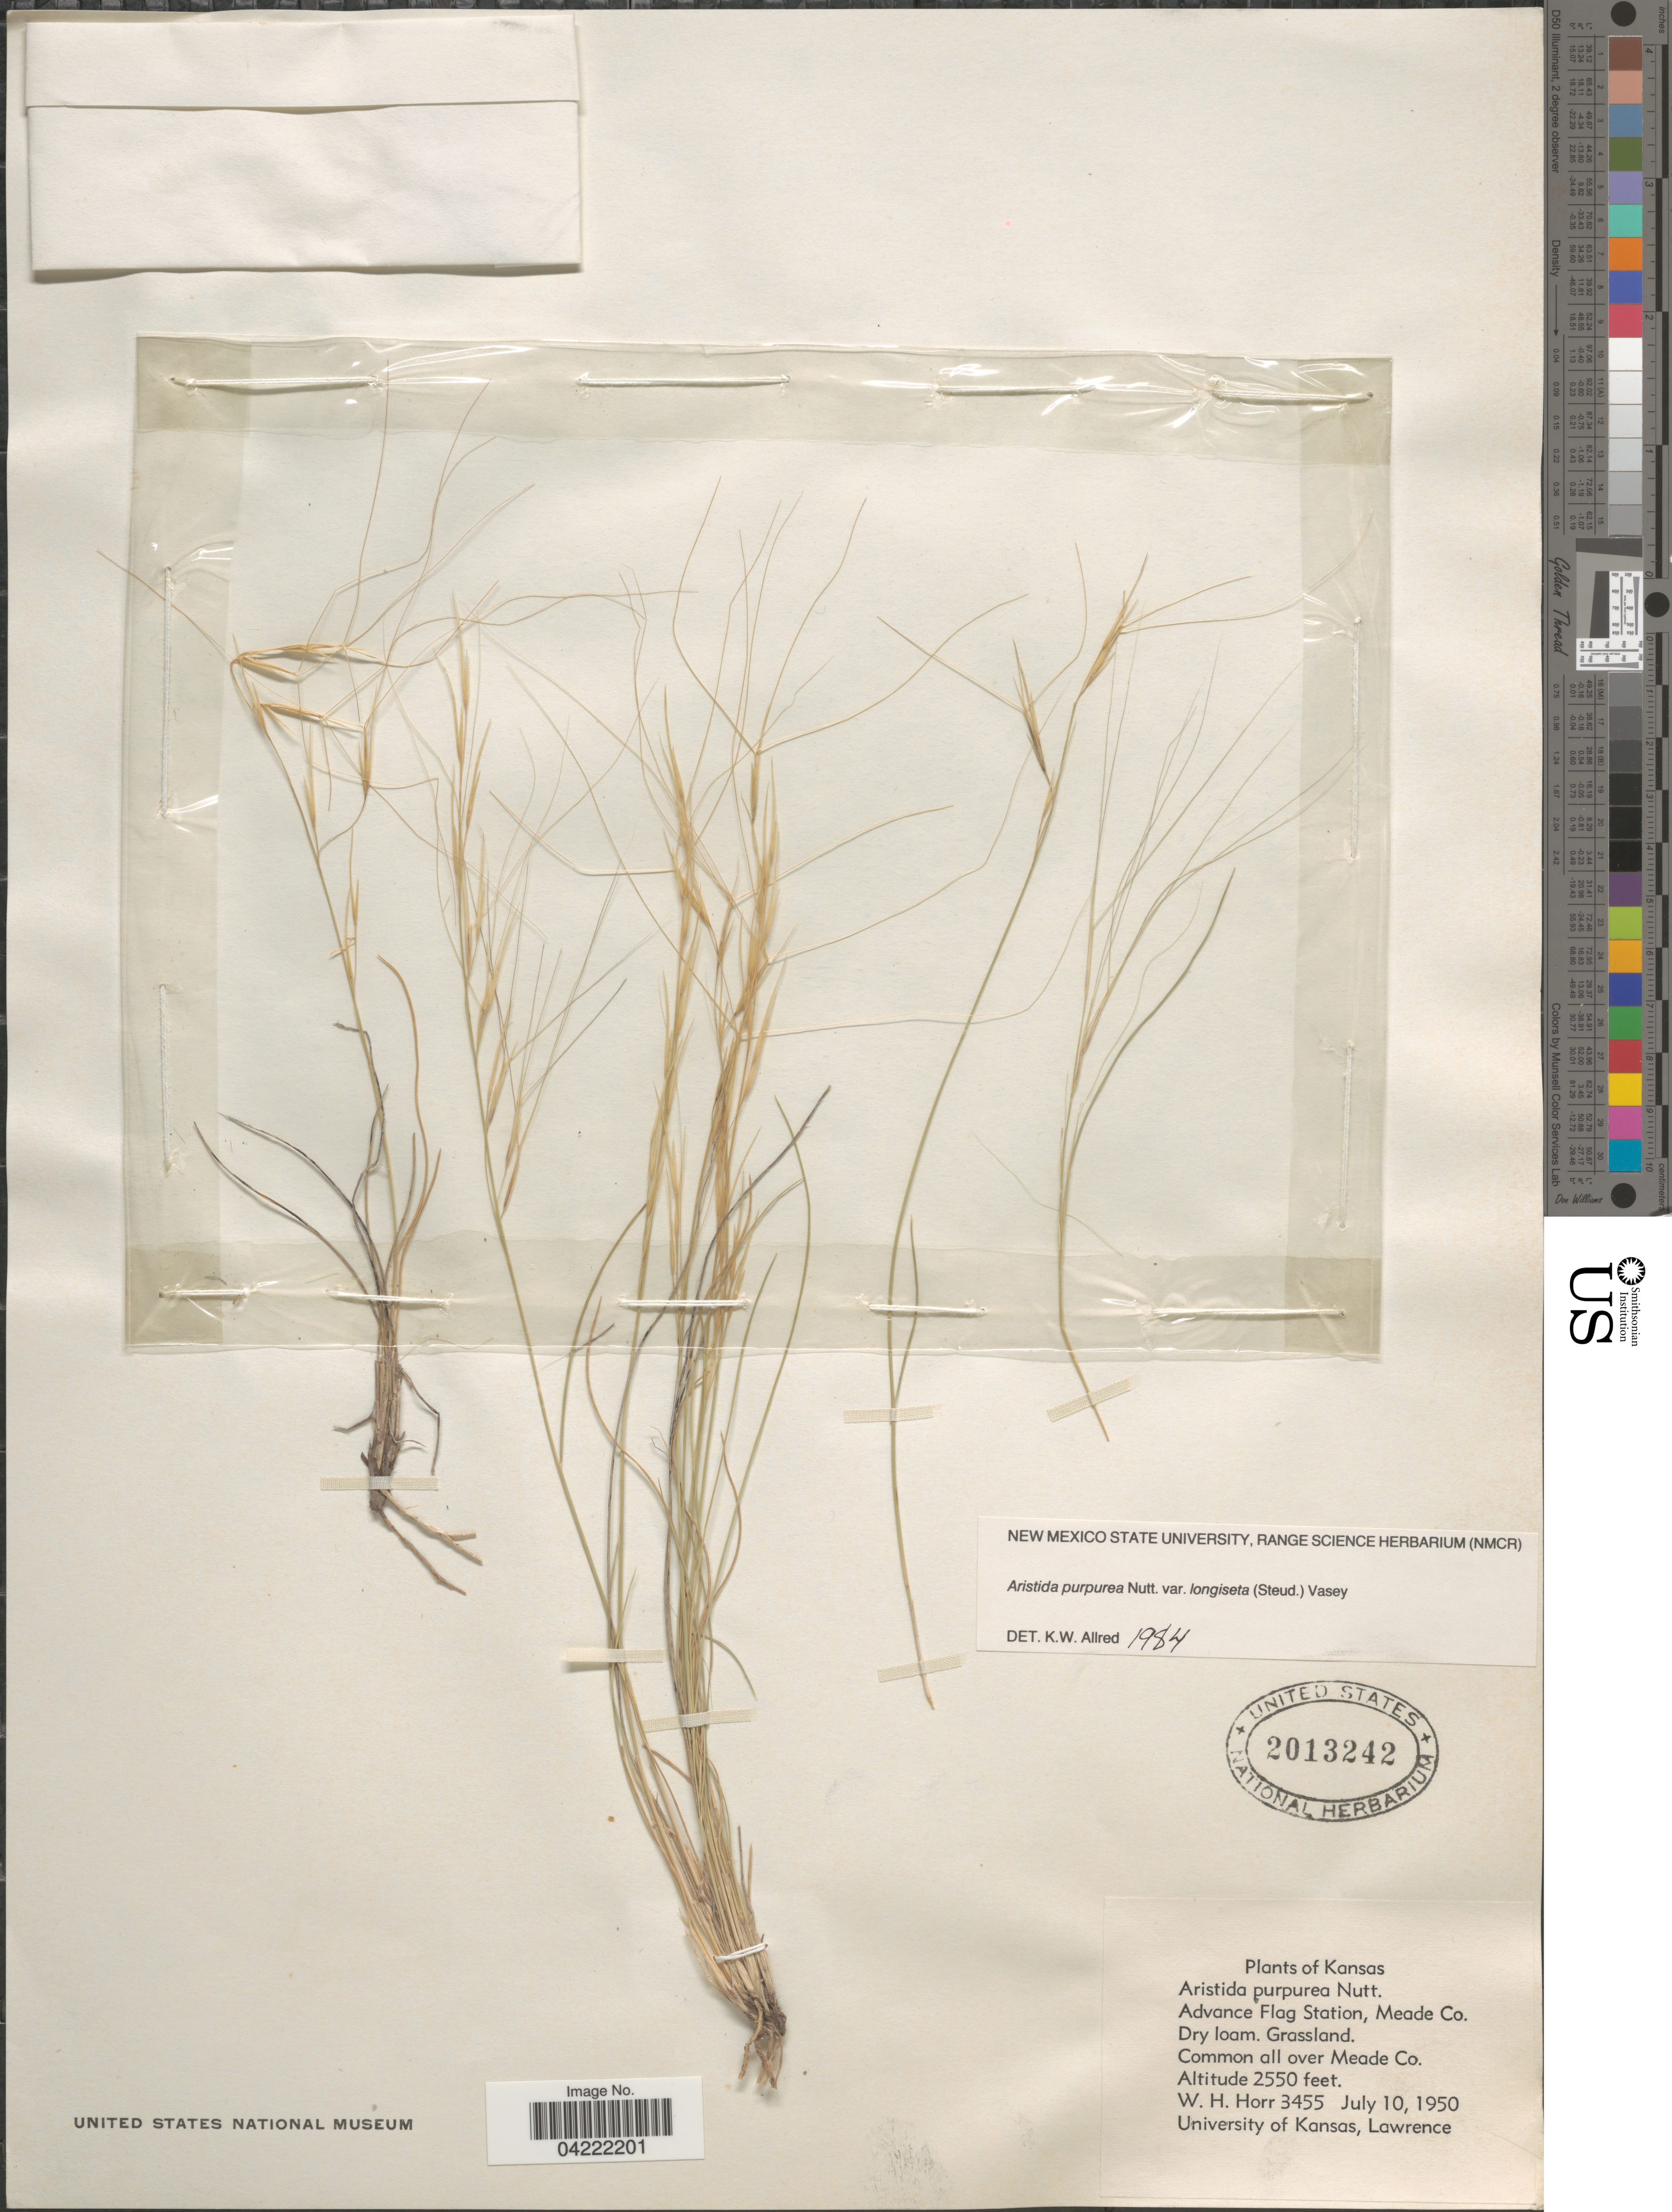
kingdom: Plantae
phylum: Tracheophyta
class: Liliopsida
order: Poales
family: Poaceae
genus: Aristida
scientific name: Aristida purpurea var. longiseta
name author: (Steud.) Vasey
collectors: W. H. Horr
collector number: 3455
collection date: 1950-07-10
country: United States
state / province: Kansas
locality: Common all over Meade Co.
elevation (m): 777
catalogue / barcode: US 2013242